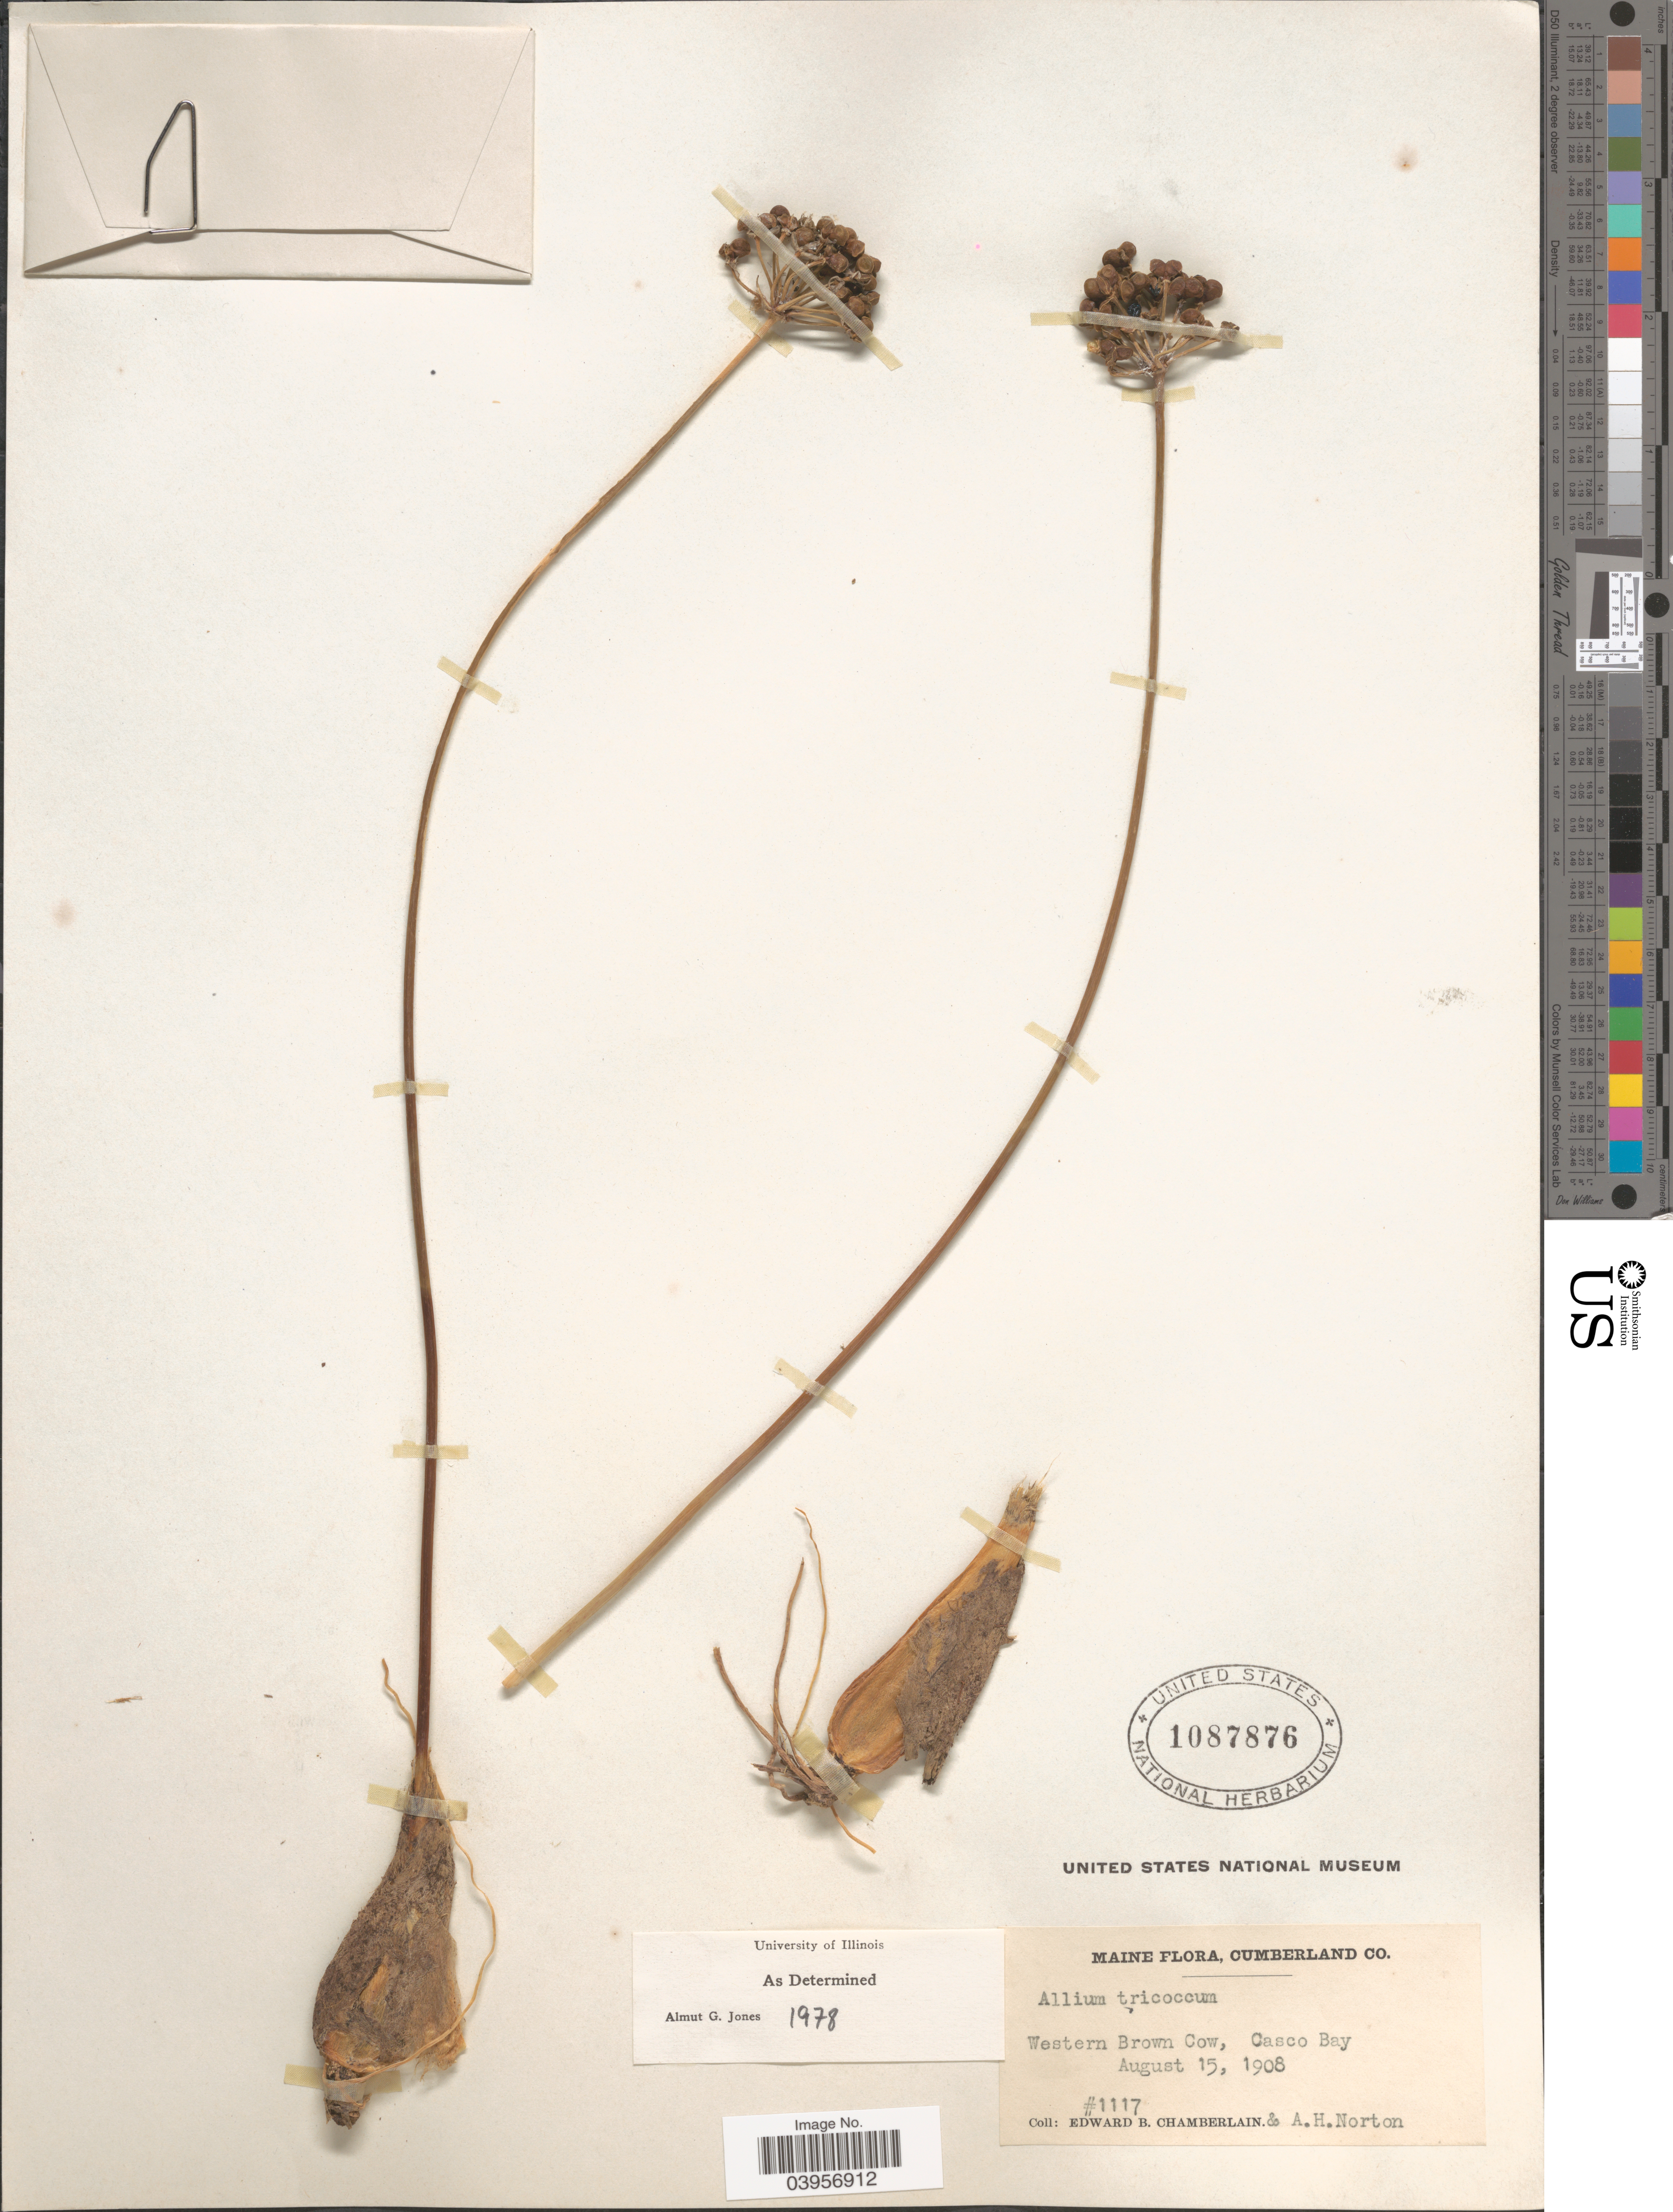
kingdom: Plantae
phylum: Tracheophyta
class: Liliopsida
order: Asparagales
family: Amaryllidaceae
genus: Allium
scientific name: Allium tricoccum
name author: Aiton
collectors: E. Chamberlain & A. Norton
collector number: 1117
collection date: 1908-08-15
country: United States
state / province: Maine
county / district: Cumberland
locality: Cumberland Co. Western Brown Cow, Casco Bay.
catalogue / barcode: US 1087876